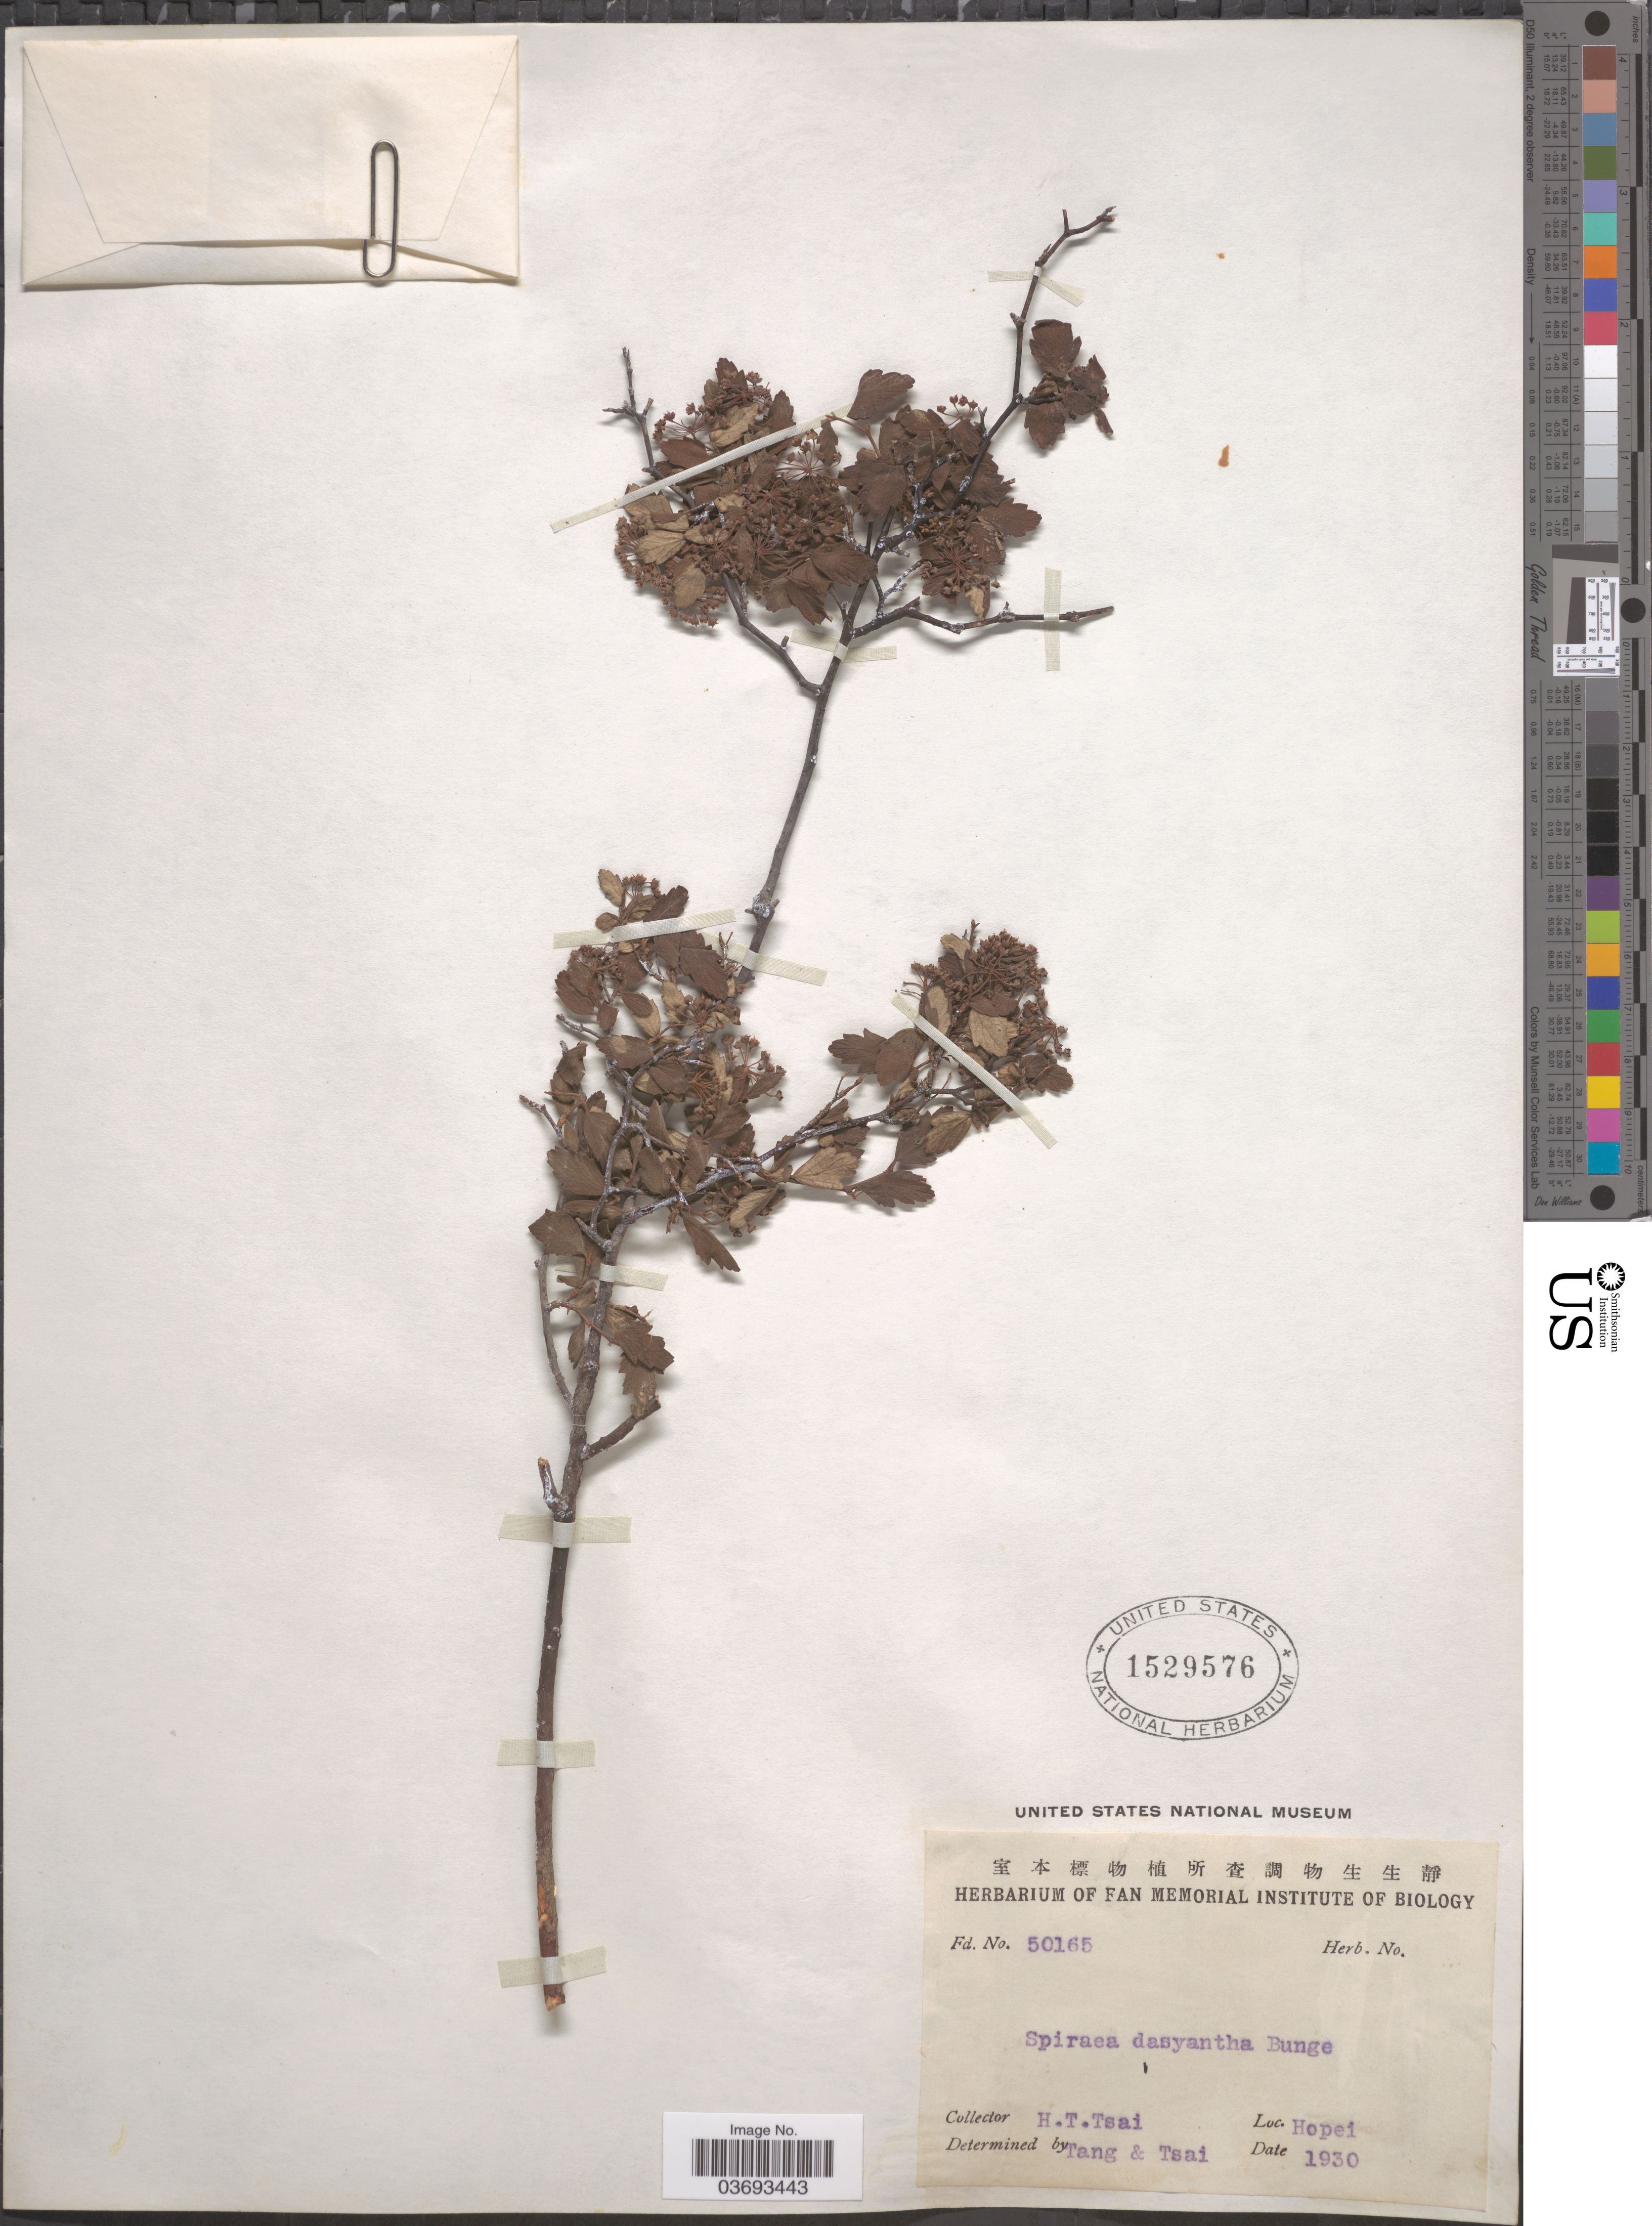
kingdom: Plantae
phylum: Tracheophyta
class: Magnoliopsida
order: Rosales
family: Rosaceae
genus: Spiraea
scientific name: Spiraea dasyantha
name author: Bunge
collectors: H. Tsai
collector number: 50165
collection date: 1930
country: China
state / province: Hebei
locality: Hopei.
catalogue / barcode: US 1529576